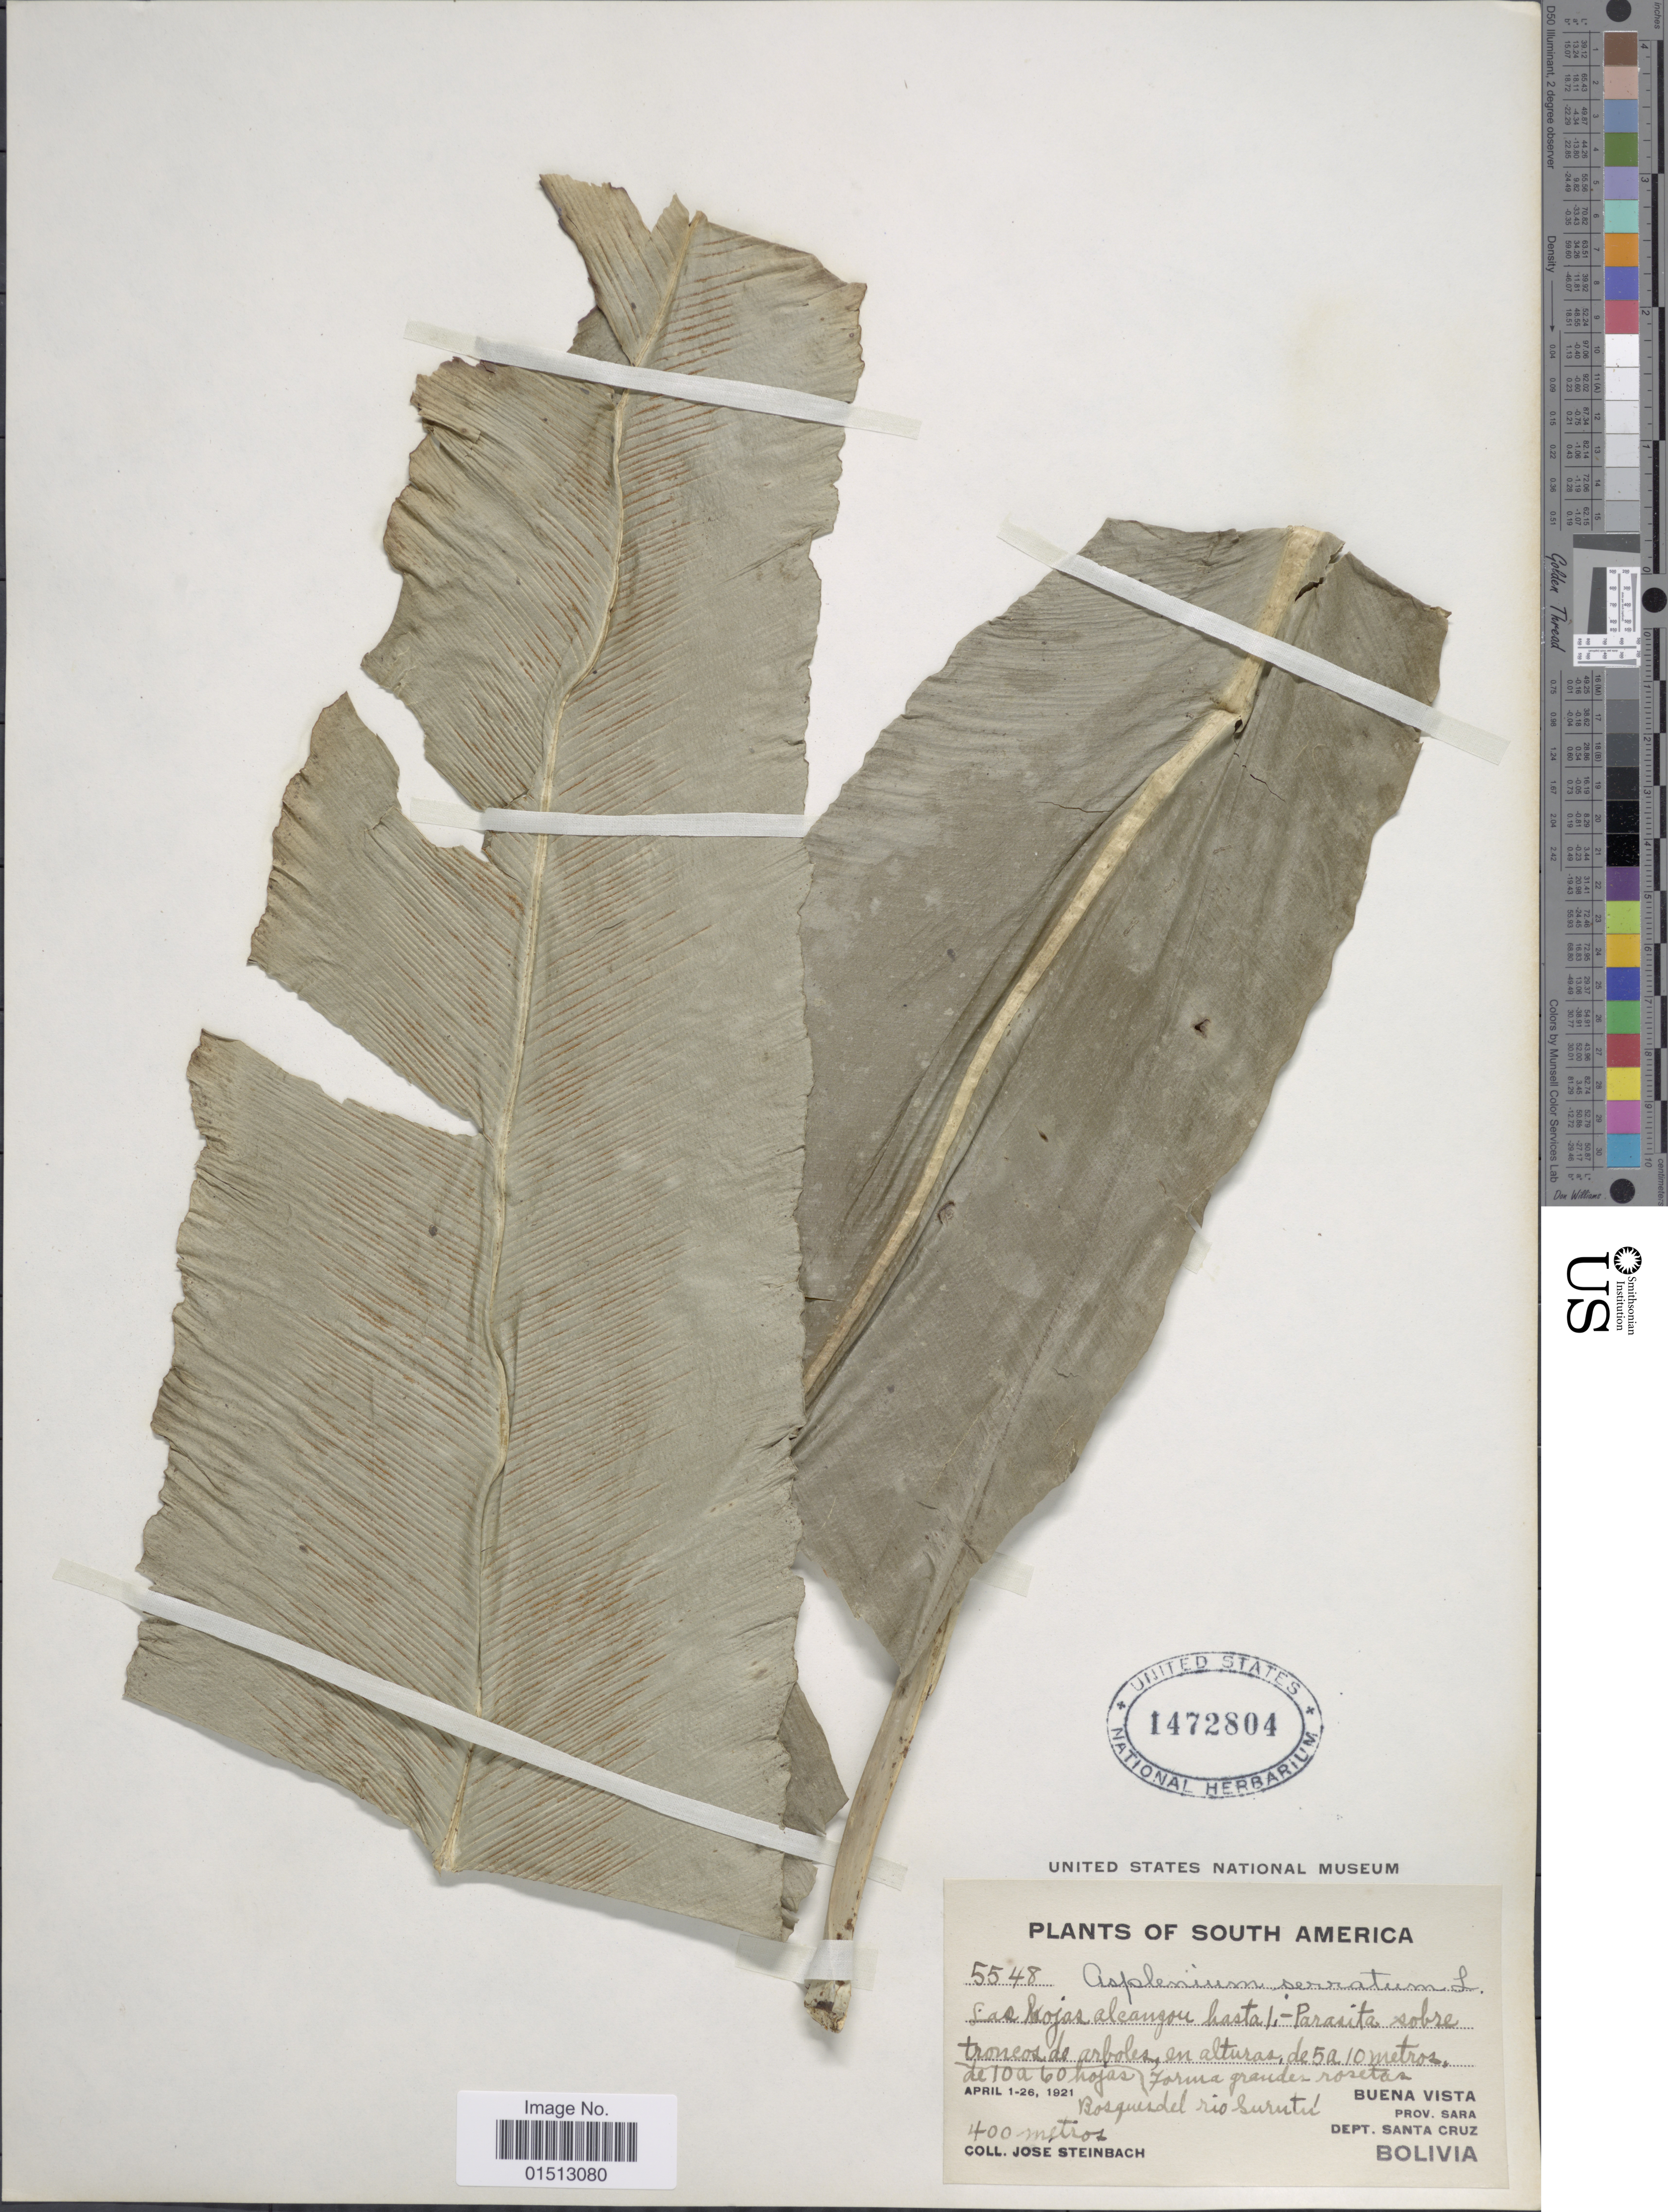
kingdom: Plantae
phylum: Tracheophyta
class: Polypodiopsida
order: Polypodiales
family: Aspleniaceae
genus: Asplenium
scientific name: Asplenium serratum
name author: L.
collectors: J. Steinbach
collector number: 5548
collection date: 1921-04-01/1921-04-26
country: Bolivia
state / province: Santa Cruz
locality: Buena Vista, Prov. Sara, Las rojas alcangou hasta 1.- Bosques del Rio Surutu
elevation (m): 400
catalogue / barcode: US 1472804